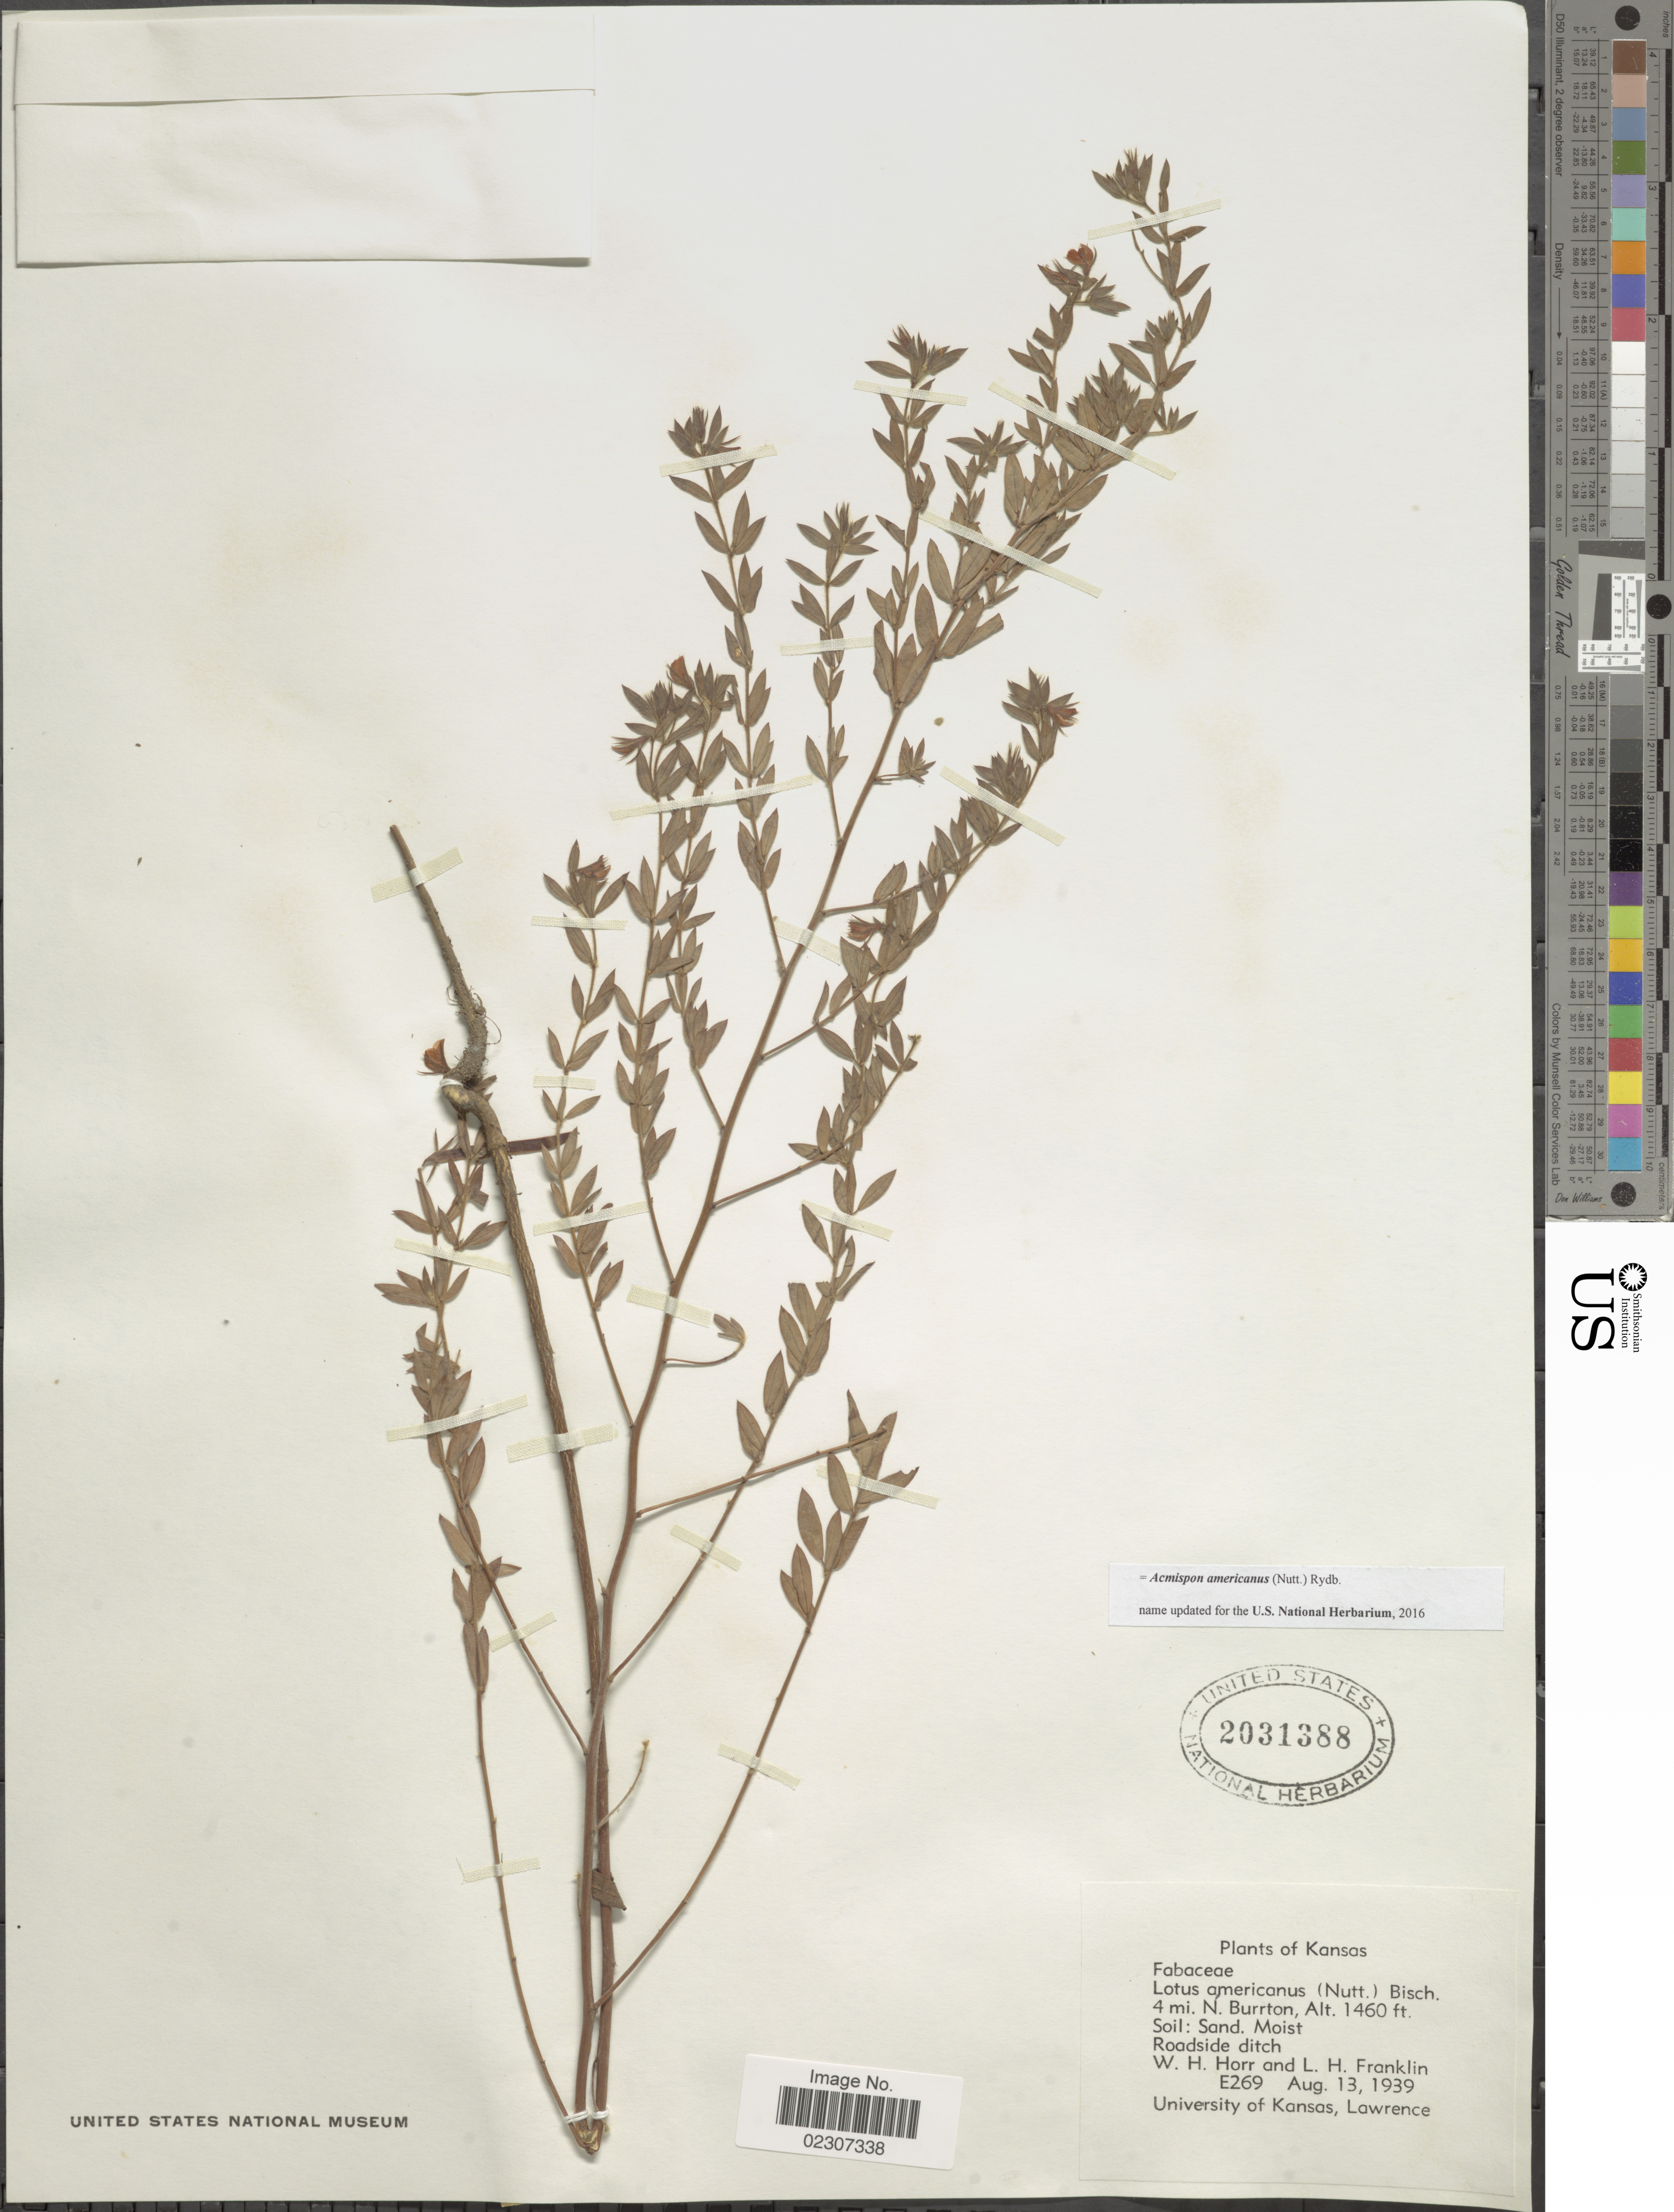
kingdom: Plantae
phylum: Tracheophyta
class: Magnoliopsida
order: Fabales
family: Fabaceae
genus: Acmispon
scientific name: Acmispon americanus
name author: (Nutt.) Rydb.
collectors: W. H. Horr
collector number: E269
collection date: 1939-08-13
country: United States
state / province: Kansas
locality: Kansas, 4 mi N.Burrton.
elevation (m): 445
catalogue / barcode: US 2031388